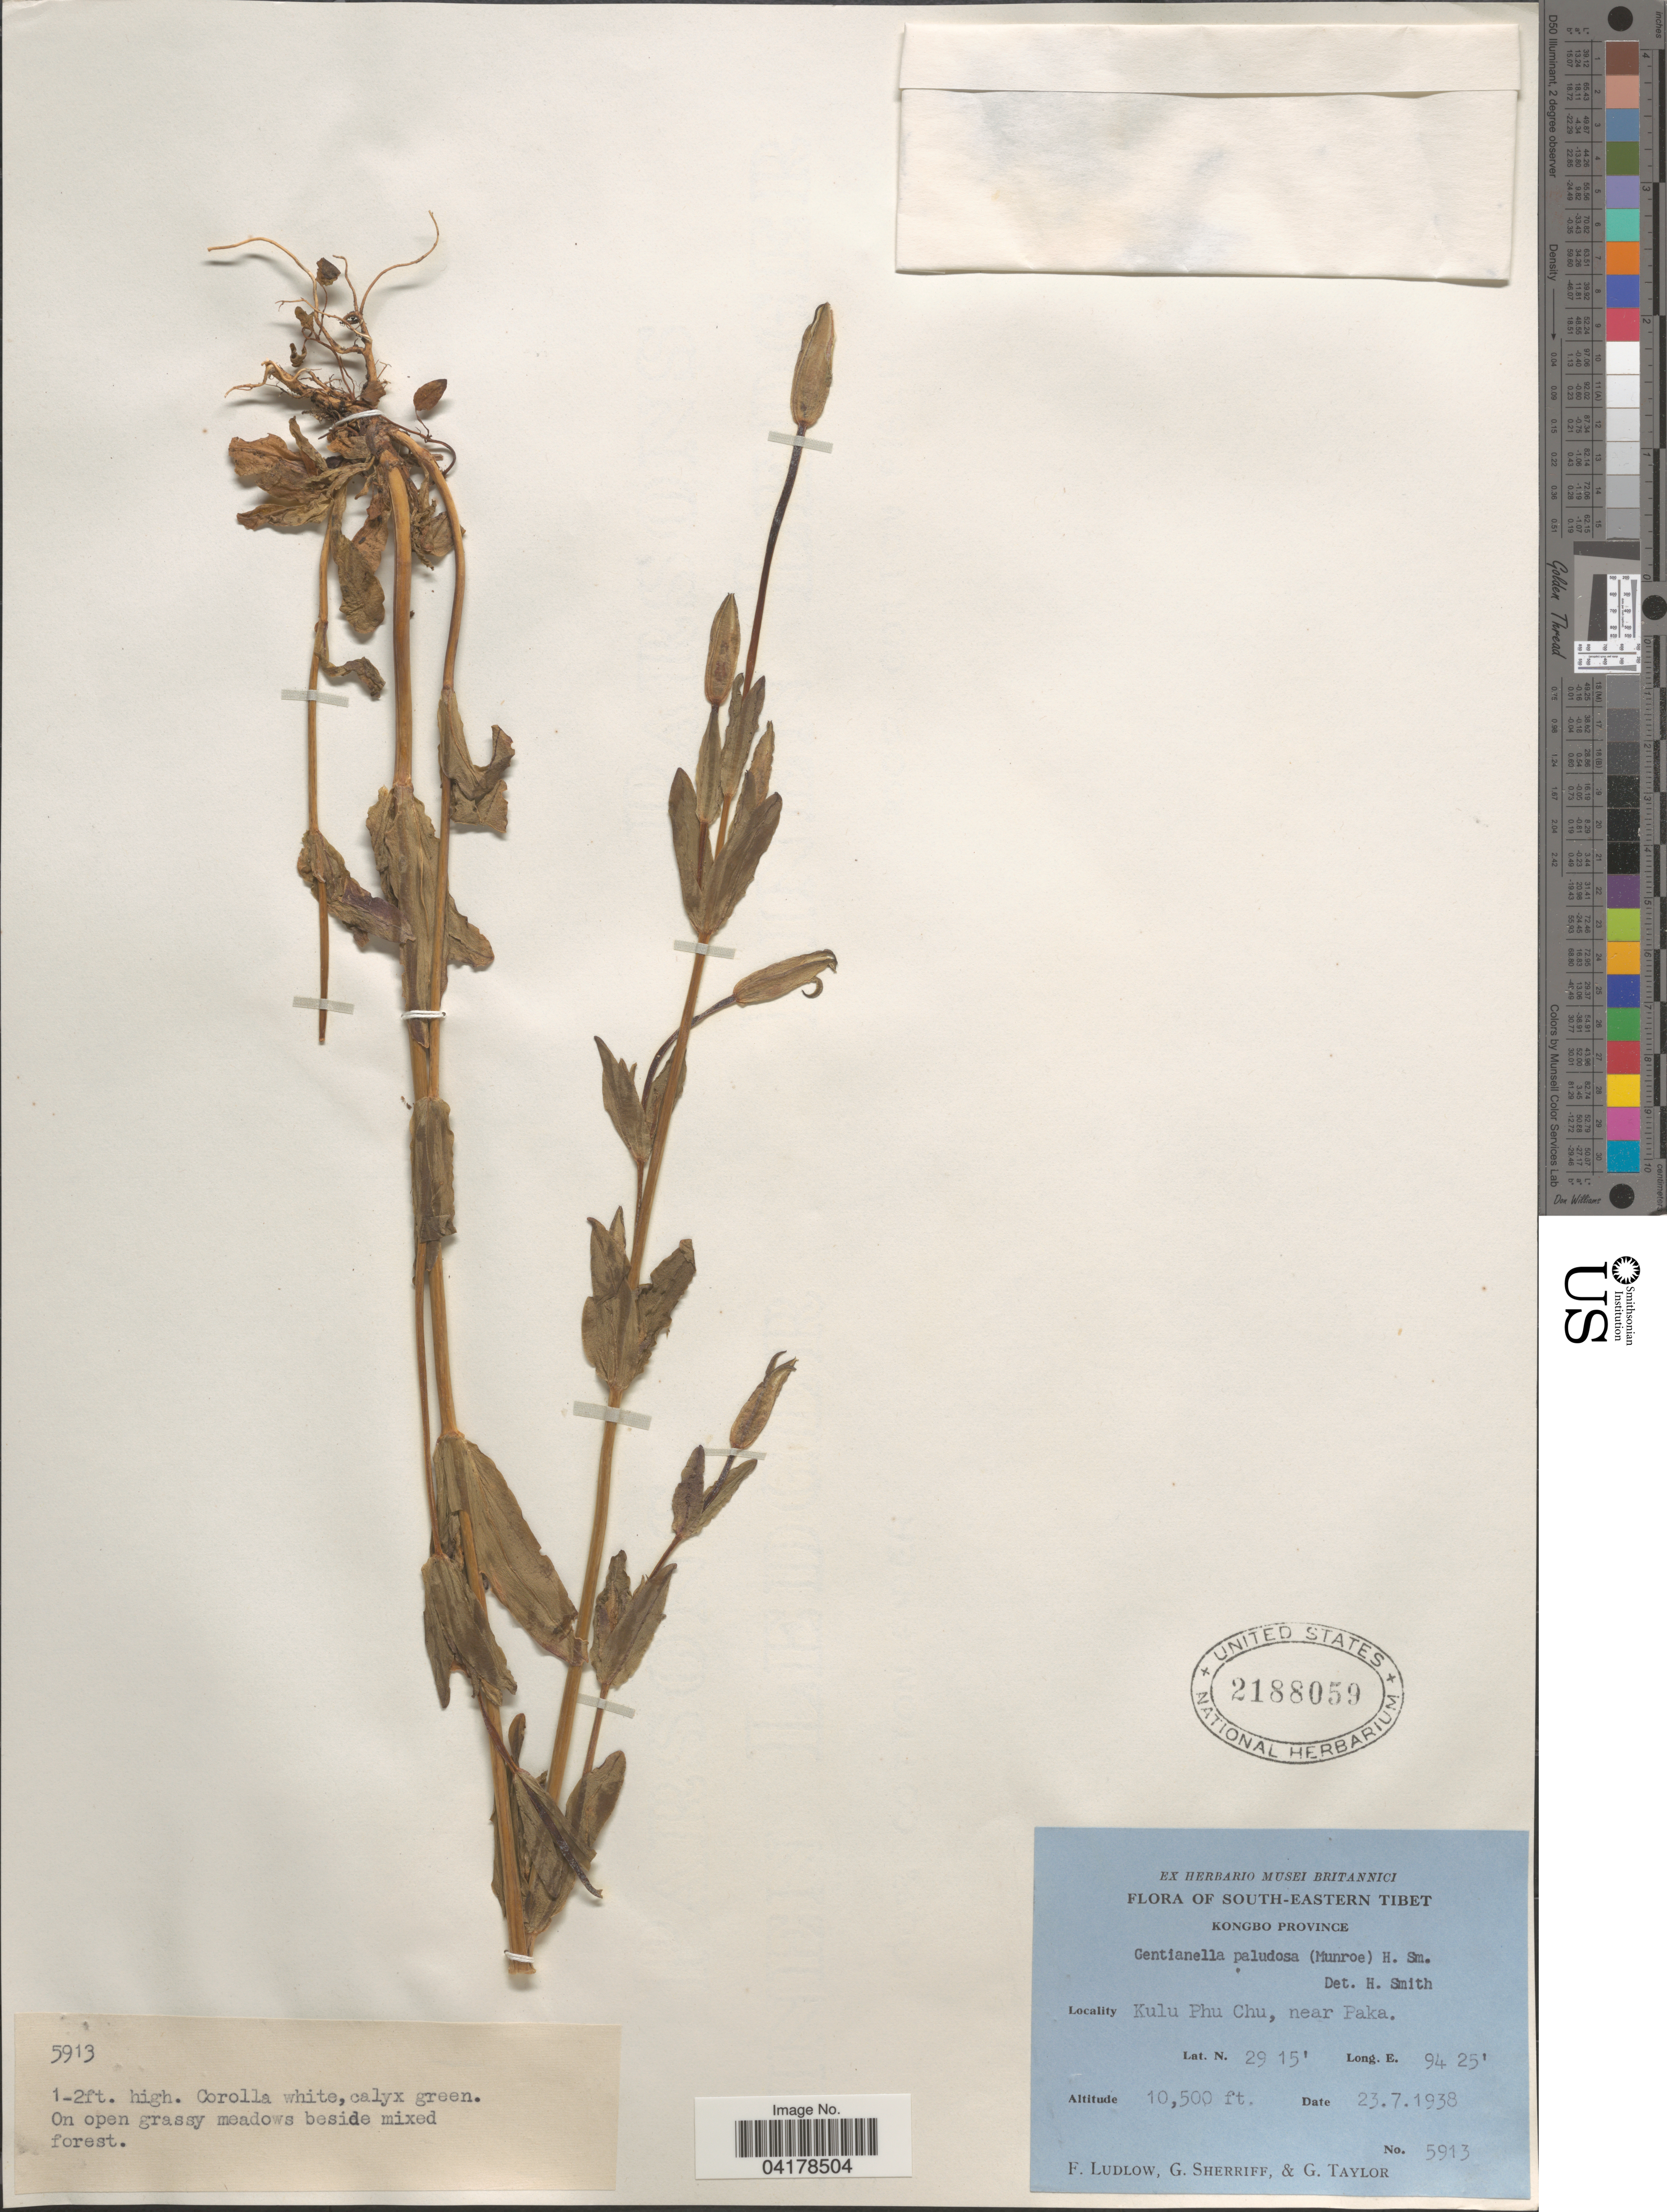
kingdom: Plantae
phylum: Tracheophyta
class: Magnoliopsida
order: Gentianales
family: Gentianaceae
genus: Gentianella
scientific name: Gentianella paludosa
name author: (Munro ex Hook.) Harry Sm.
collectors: F. Ludlow, G. Sherriff & G. Taylor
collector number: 5913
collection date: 1938-07-23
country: China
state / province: Xizang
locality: South-Eastern tibet. Kongbo Province. Kulu Phu chu, near Paka.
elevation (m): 3200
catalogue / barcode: US 2188059